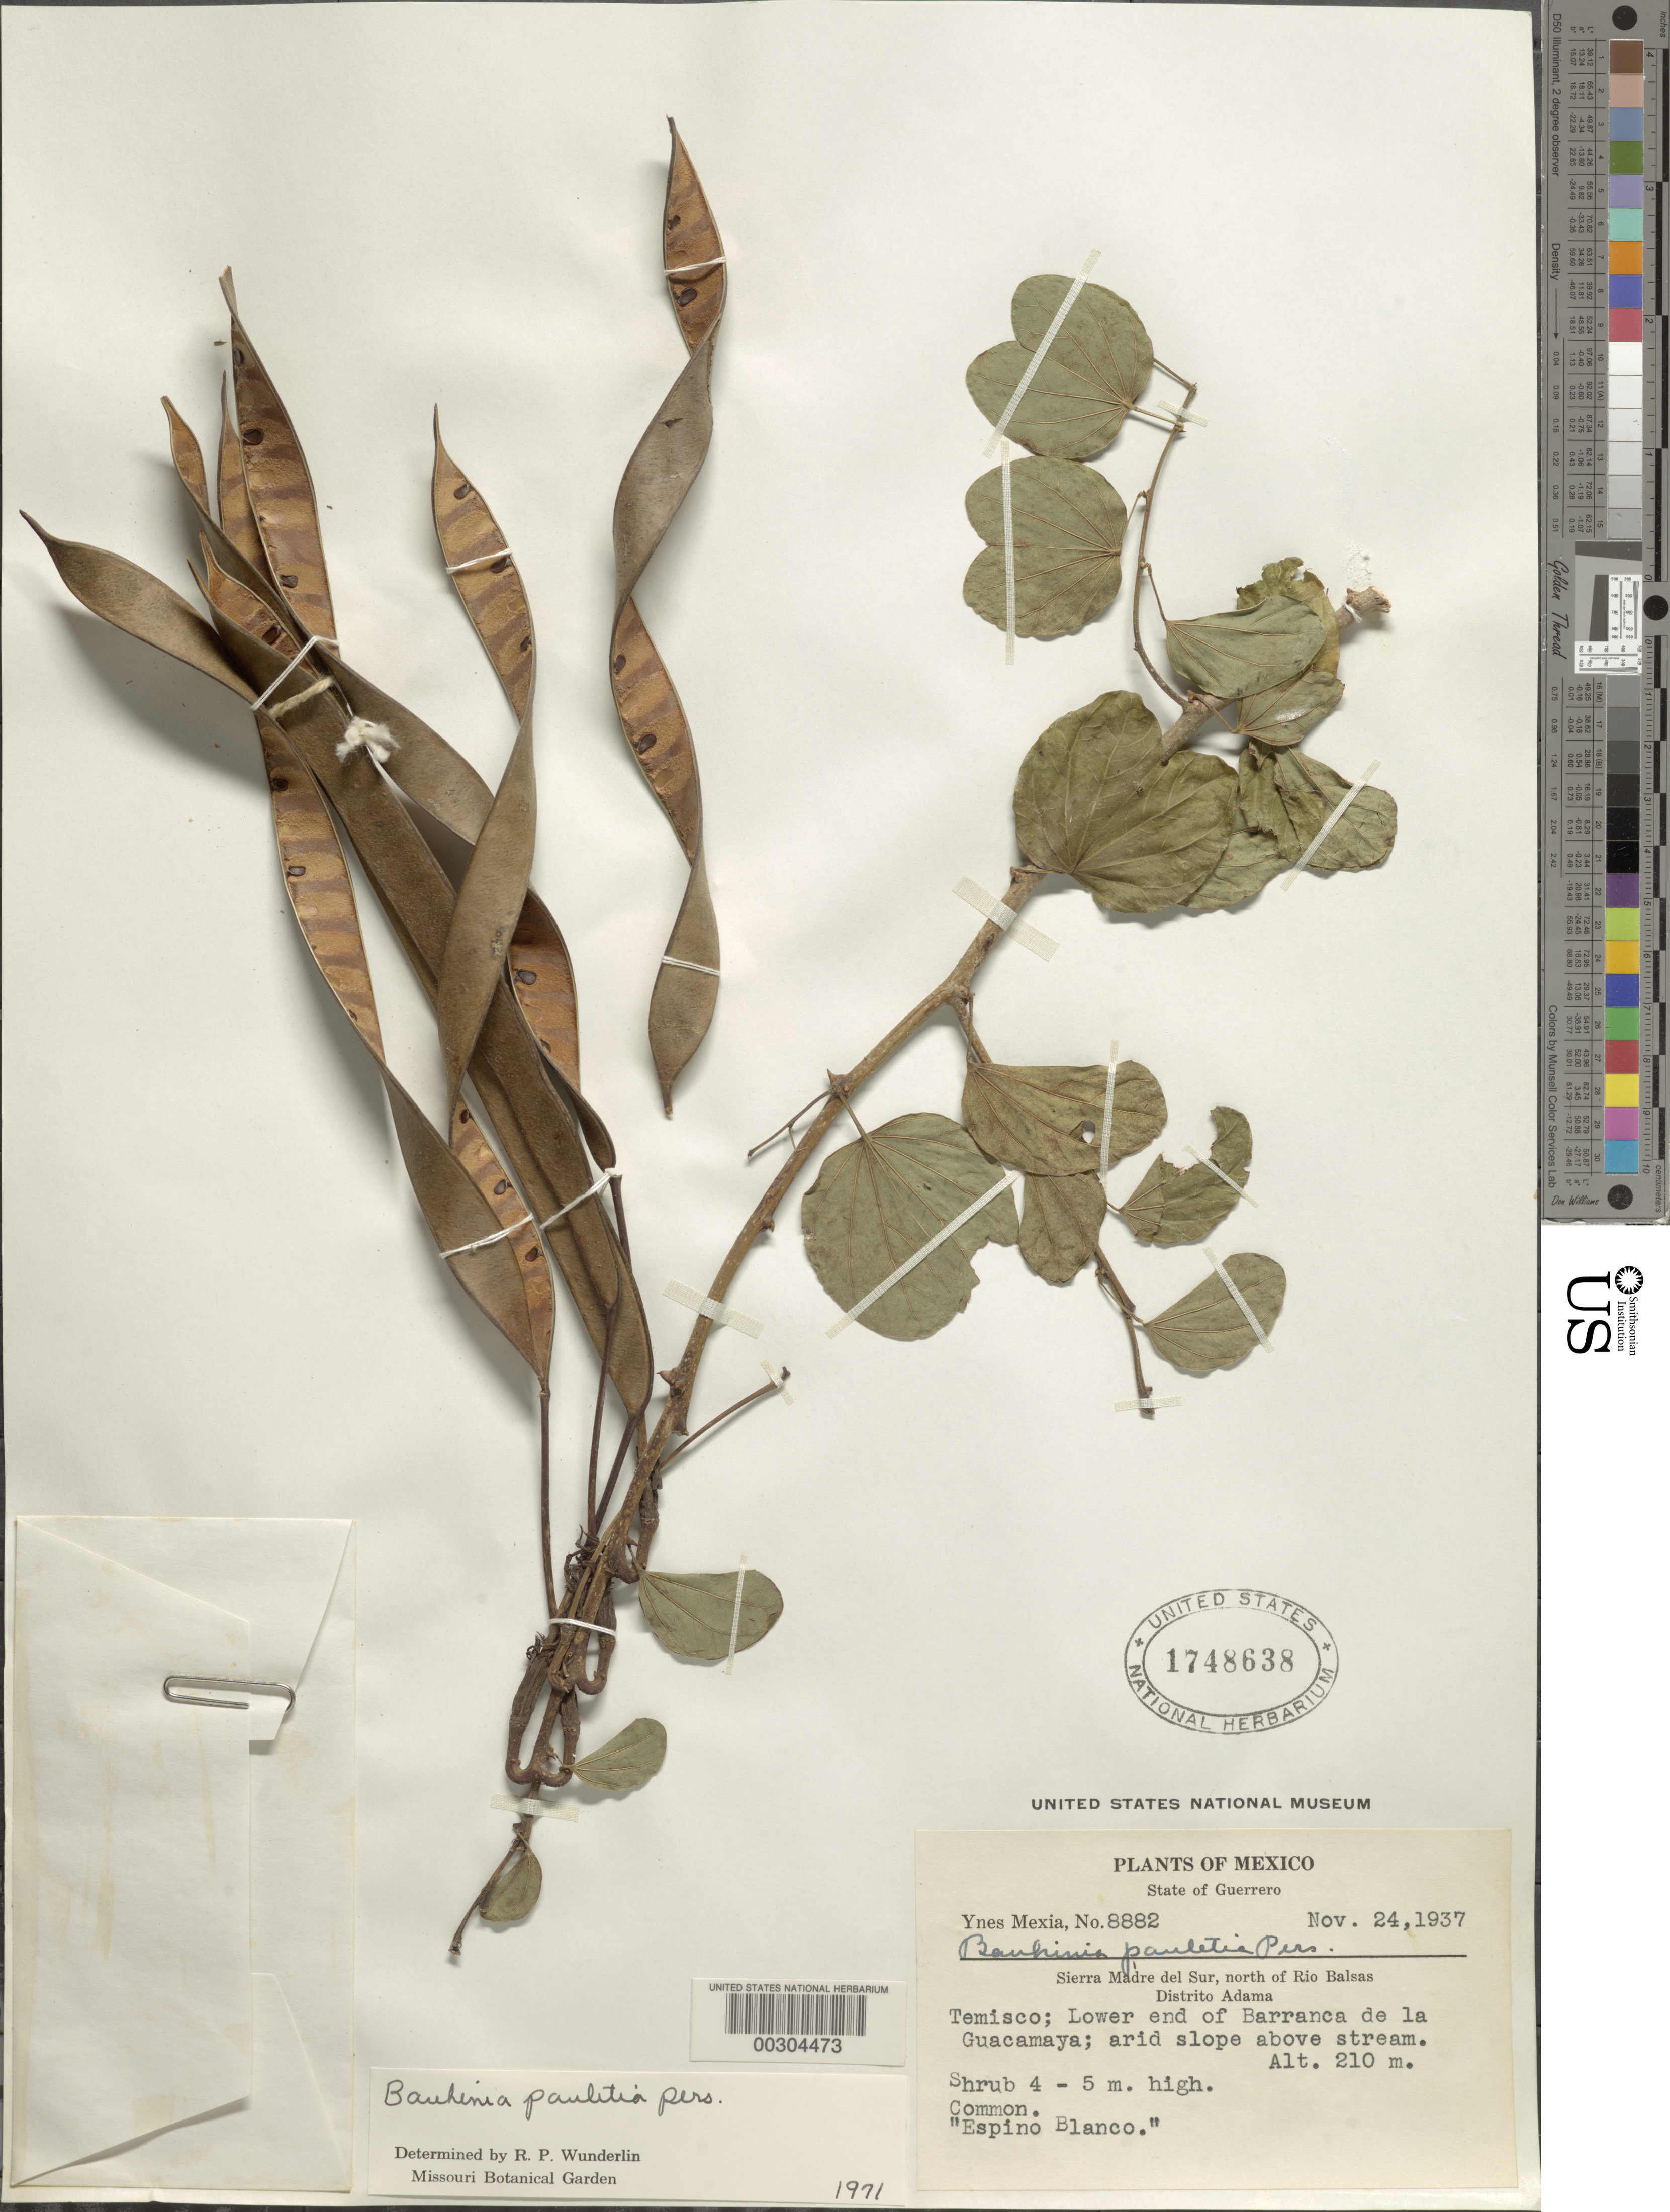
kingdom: Plantae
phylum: Tracheophyta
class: Magnoliopsida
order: Fabales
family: Fabaceae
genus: Bauhinia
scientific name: Bauhinia pauletia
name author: Pers.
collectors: Y. Mexia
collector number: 8882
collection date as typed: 24 Nov 1937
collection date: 1937-11-24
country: Mexico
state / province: Guerrero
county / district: Adama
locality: Temisco, lower Barranca de La Guacamaya; Sierra Madre del Sur, N of Rio Balsas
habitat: Arid slope above stream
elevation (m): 210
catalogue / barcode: US 1748638